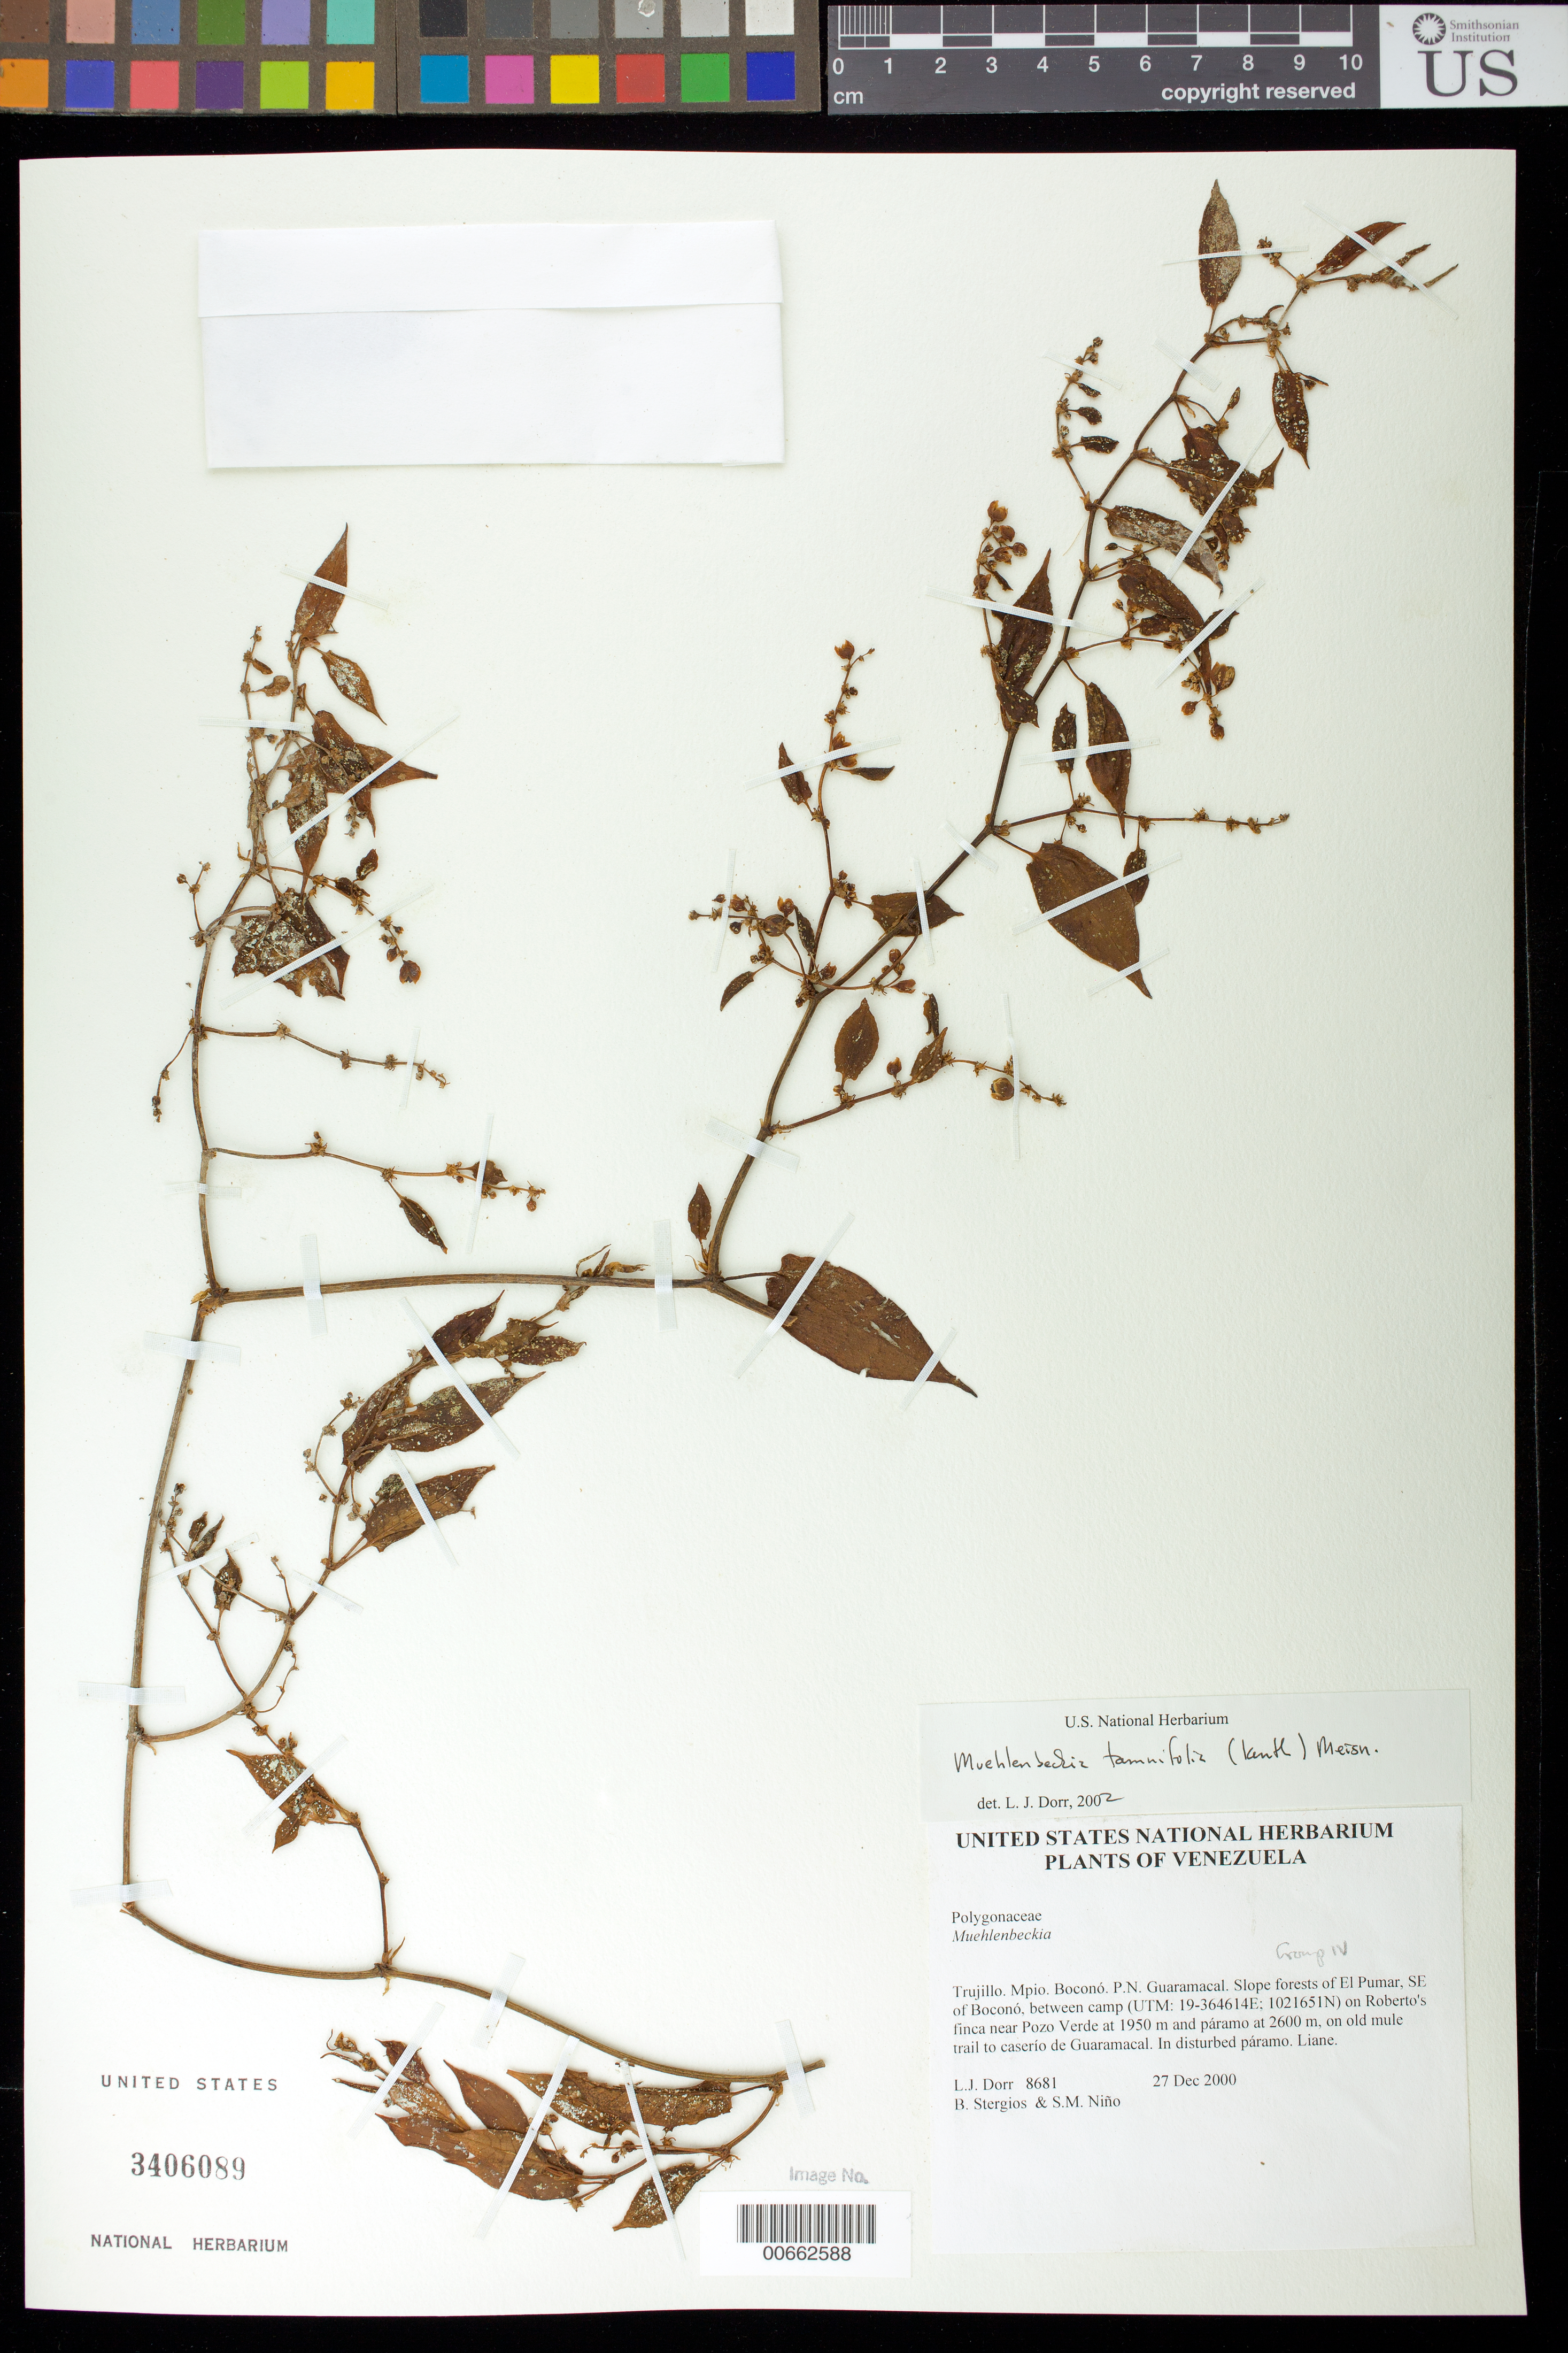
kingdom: Plantae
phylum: Tracheophyta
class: Magnoliopsida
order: Caryophyllales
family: Polygonaceae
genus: Muehlenbeckia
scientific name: Muehlenbeckia tamnifolia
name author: (Kunth) Meisn.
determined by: Dorr, L. J., (BOT), Smithsonian Institution - National Museum of Natural History (UNITED STATES)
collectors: L. J. Dorr, B. G. Stergios & S. M. Niño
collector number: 8681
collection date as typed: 27 Dec 2000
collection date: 2000-12-27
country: Venezuela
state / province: Trujillo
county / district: Boconó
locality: Parque Nacional Guaramacal. El Pumar, SE of Boconó, between camp on Roberto's finca near Pozo Verde at 1950 m and páramo at 2600 m, on old mule trail to caserío de Guaramacal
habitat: In disturbed páramo.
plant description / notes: CTES, PORT, US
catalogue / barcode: US 3406089